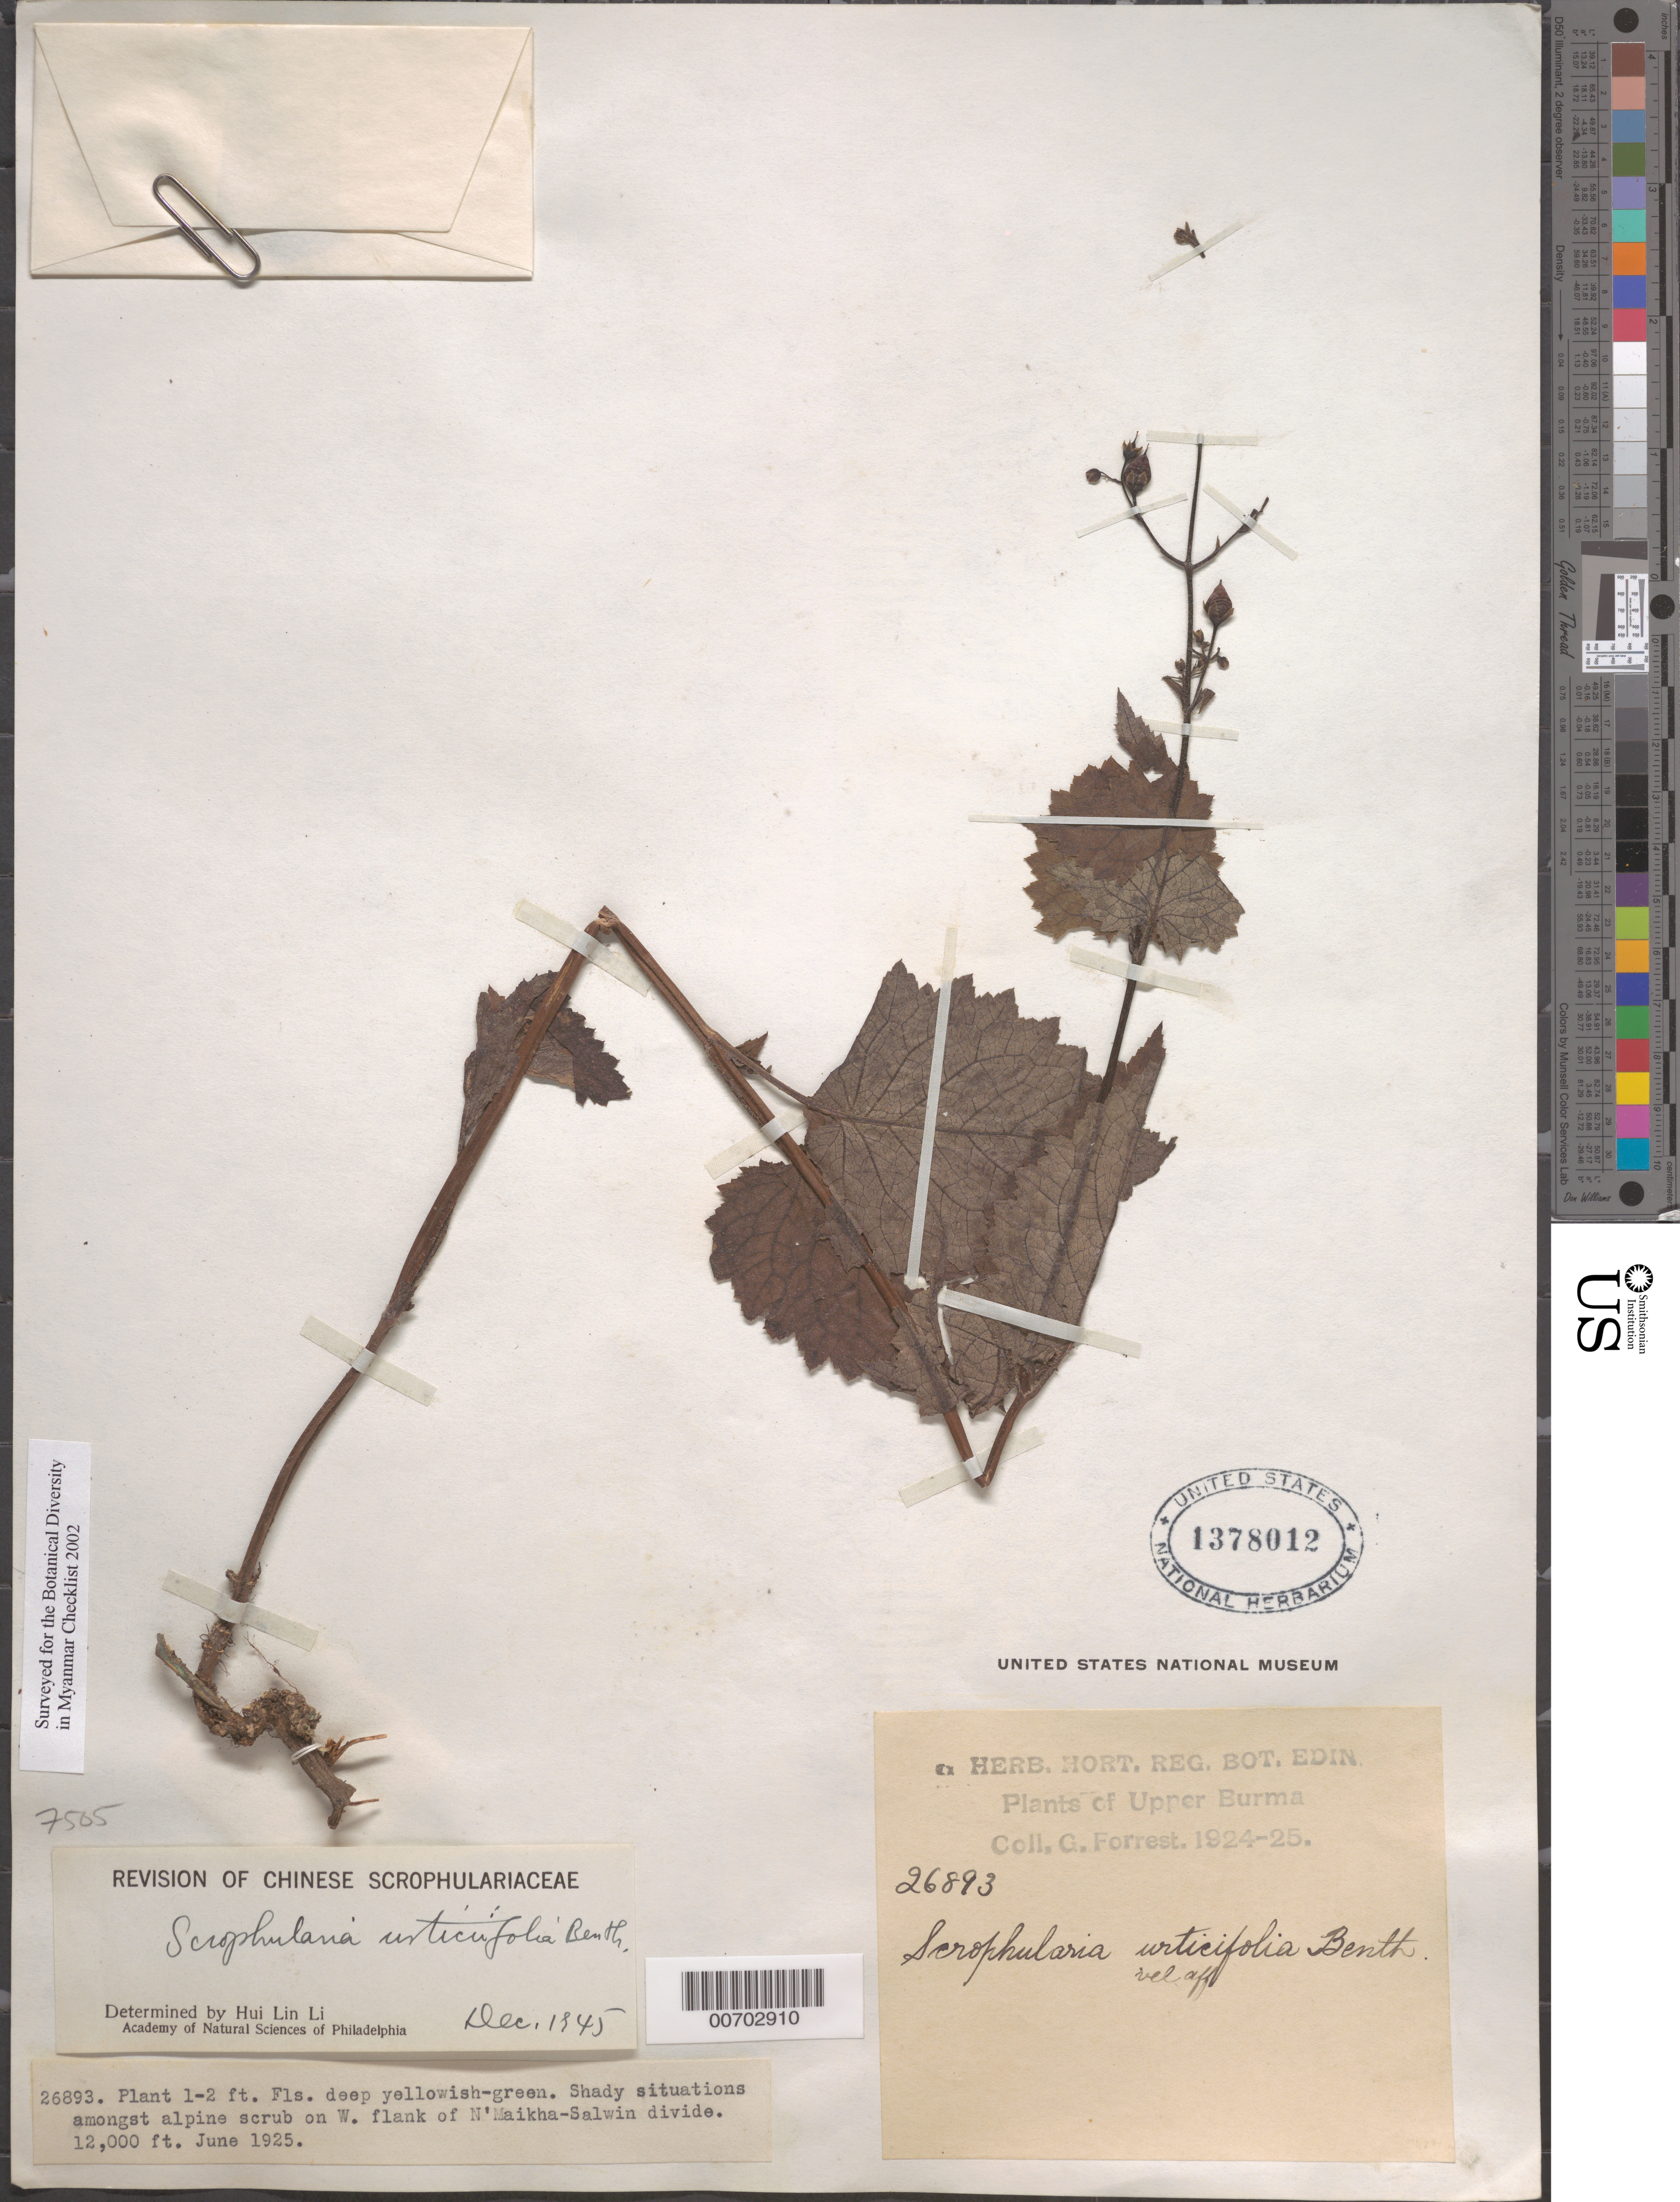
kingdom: Plantae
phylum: Tracheophyta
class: Magnoliopsida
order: Lamiales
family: Scrophulariaceae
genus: Scrophularia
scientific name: Scrophularia urticifolia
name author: Benth.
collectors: G. Forrest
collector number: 26893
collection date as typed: Jun 1925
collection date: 1925-06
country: Myanmar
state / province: Kachin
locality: N'Maikha-Salwin Divide, W flank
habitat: Shady areas among alpine scrub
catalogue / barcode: US 1378012